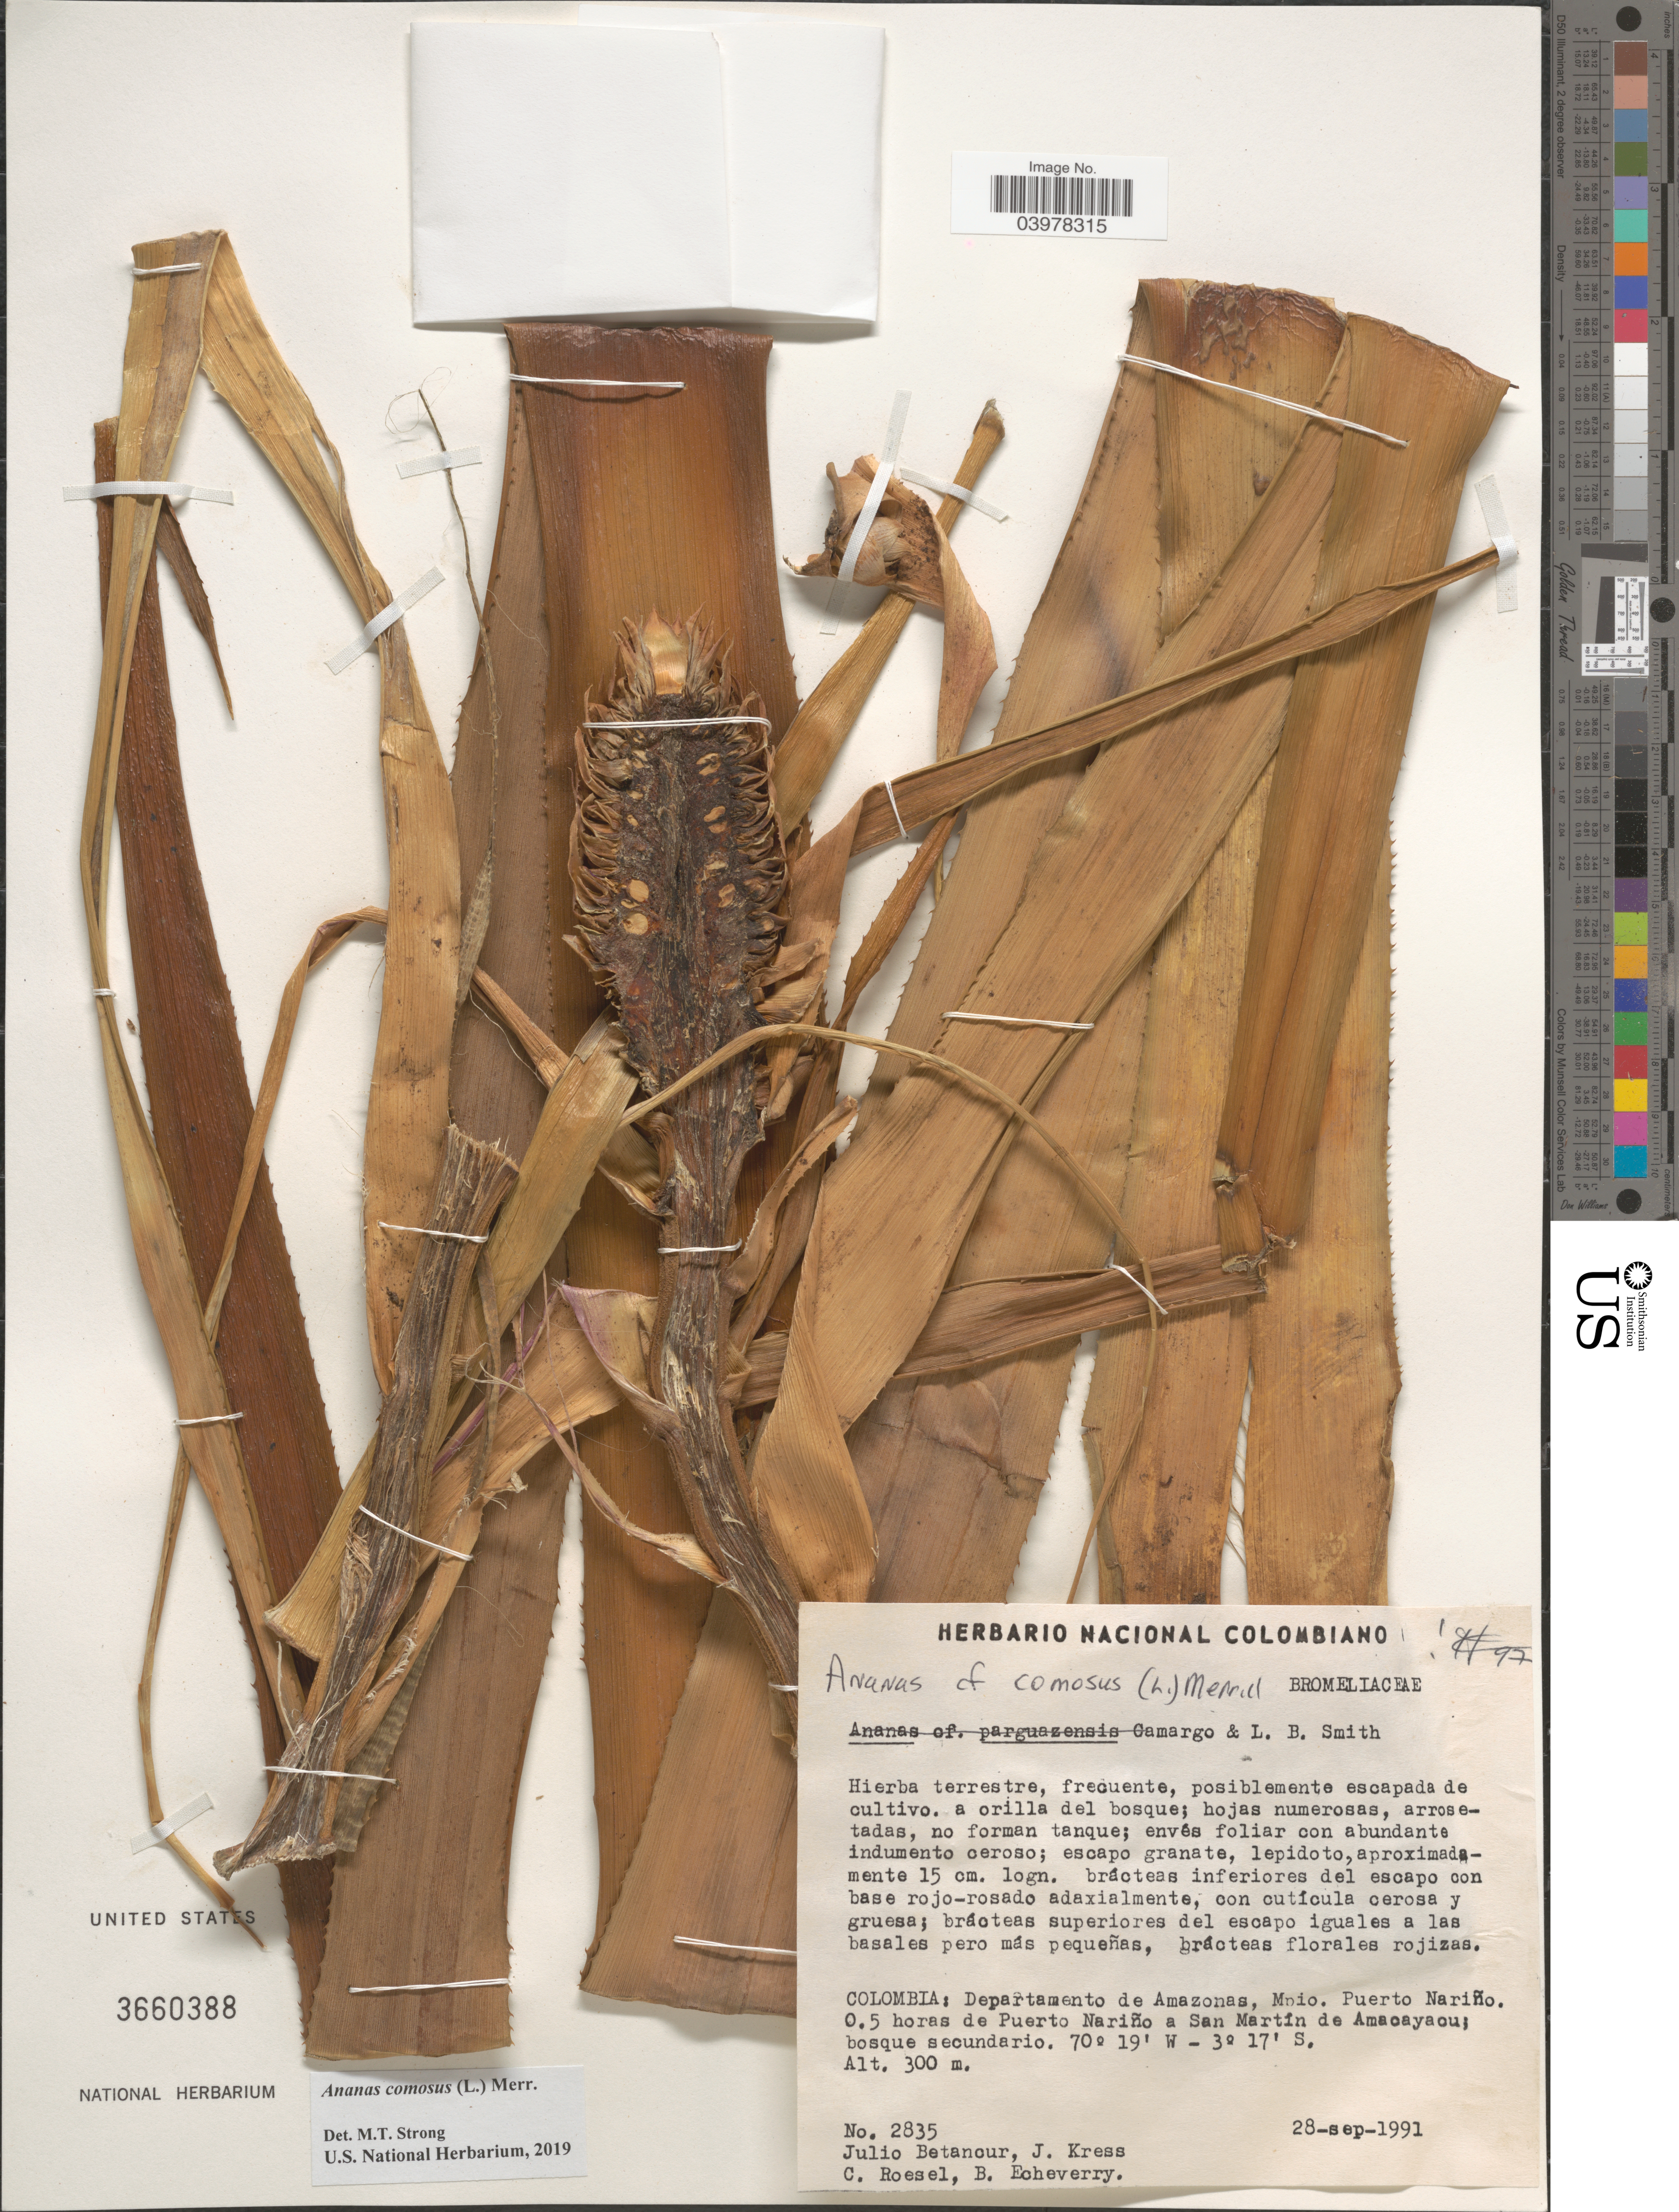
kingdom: Plantae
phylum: Tracheophyta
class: Liliopsida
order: Poales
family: Bromeliaceae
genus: Ananas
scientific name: Ananas comosus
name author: (L.) Merr.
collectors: J. Betancur, J. Kress, C. S. Roesel & B. Echeverry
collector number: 2835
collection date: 1991-09-28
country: Colombia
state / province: Amazônas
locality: Departamento de Amazonas, Mpio. Puerto Nariño. 0.5 horas de Puerto Nariño a San Martín de Amacayacu; bosque secundario.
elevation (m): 300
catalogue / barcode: US 3660388